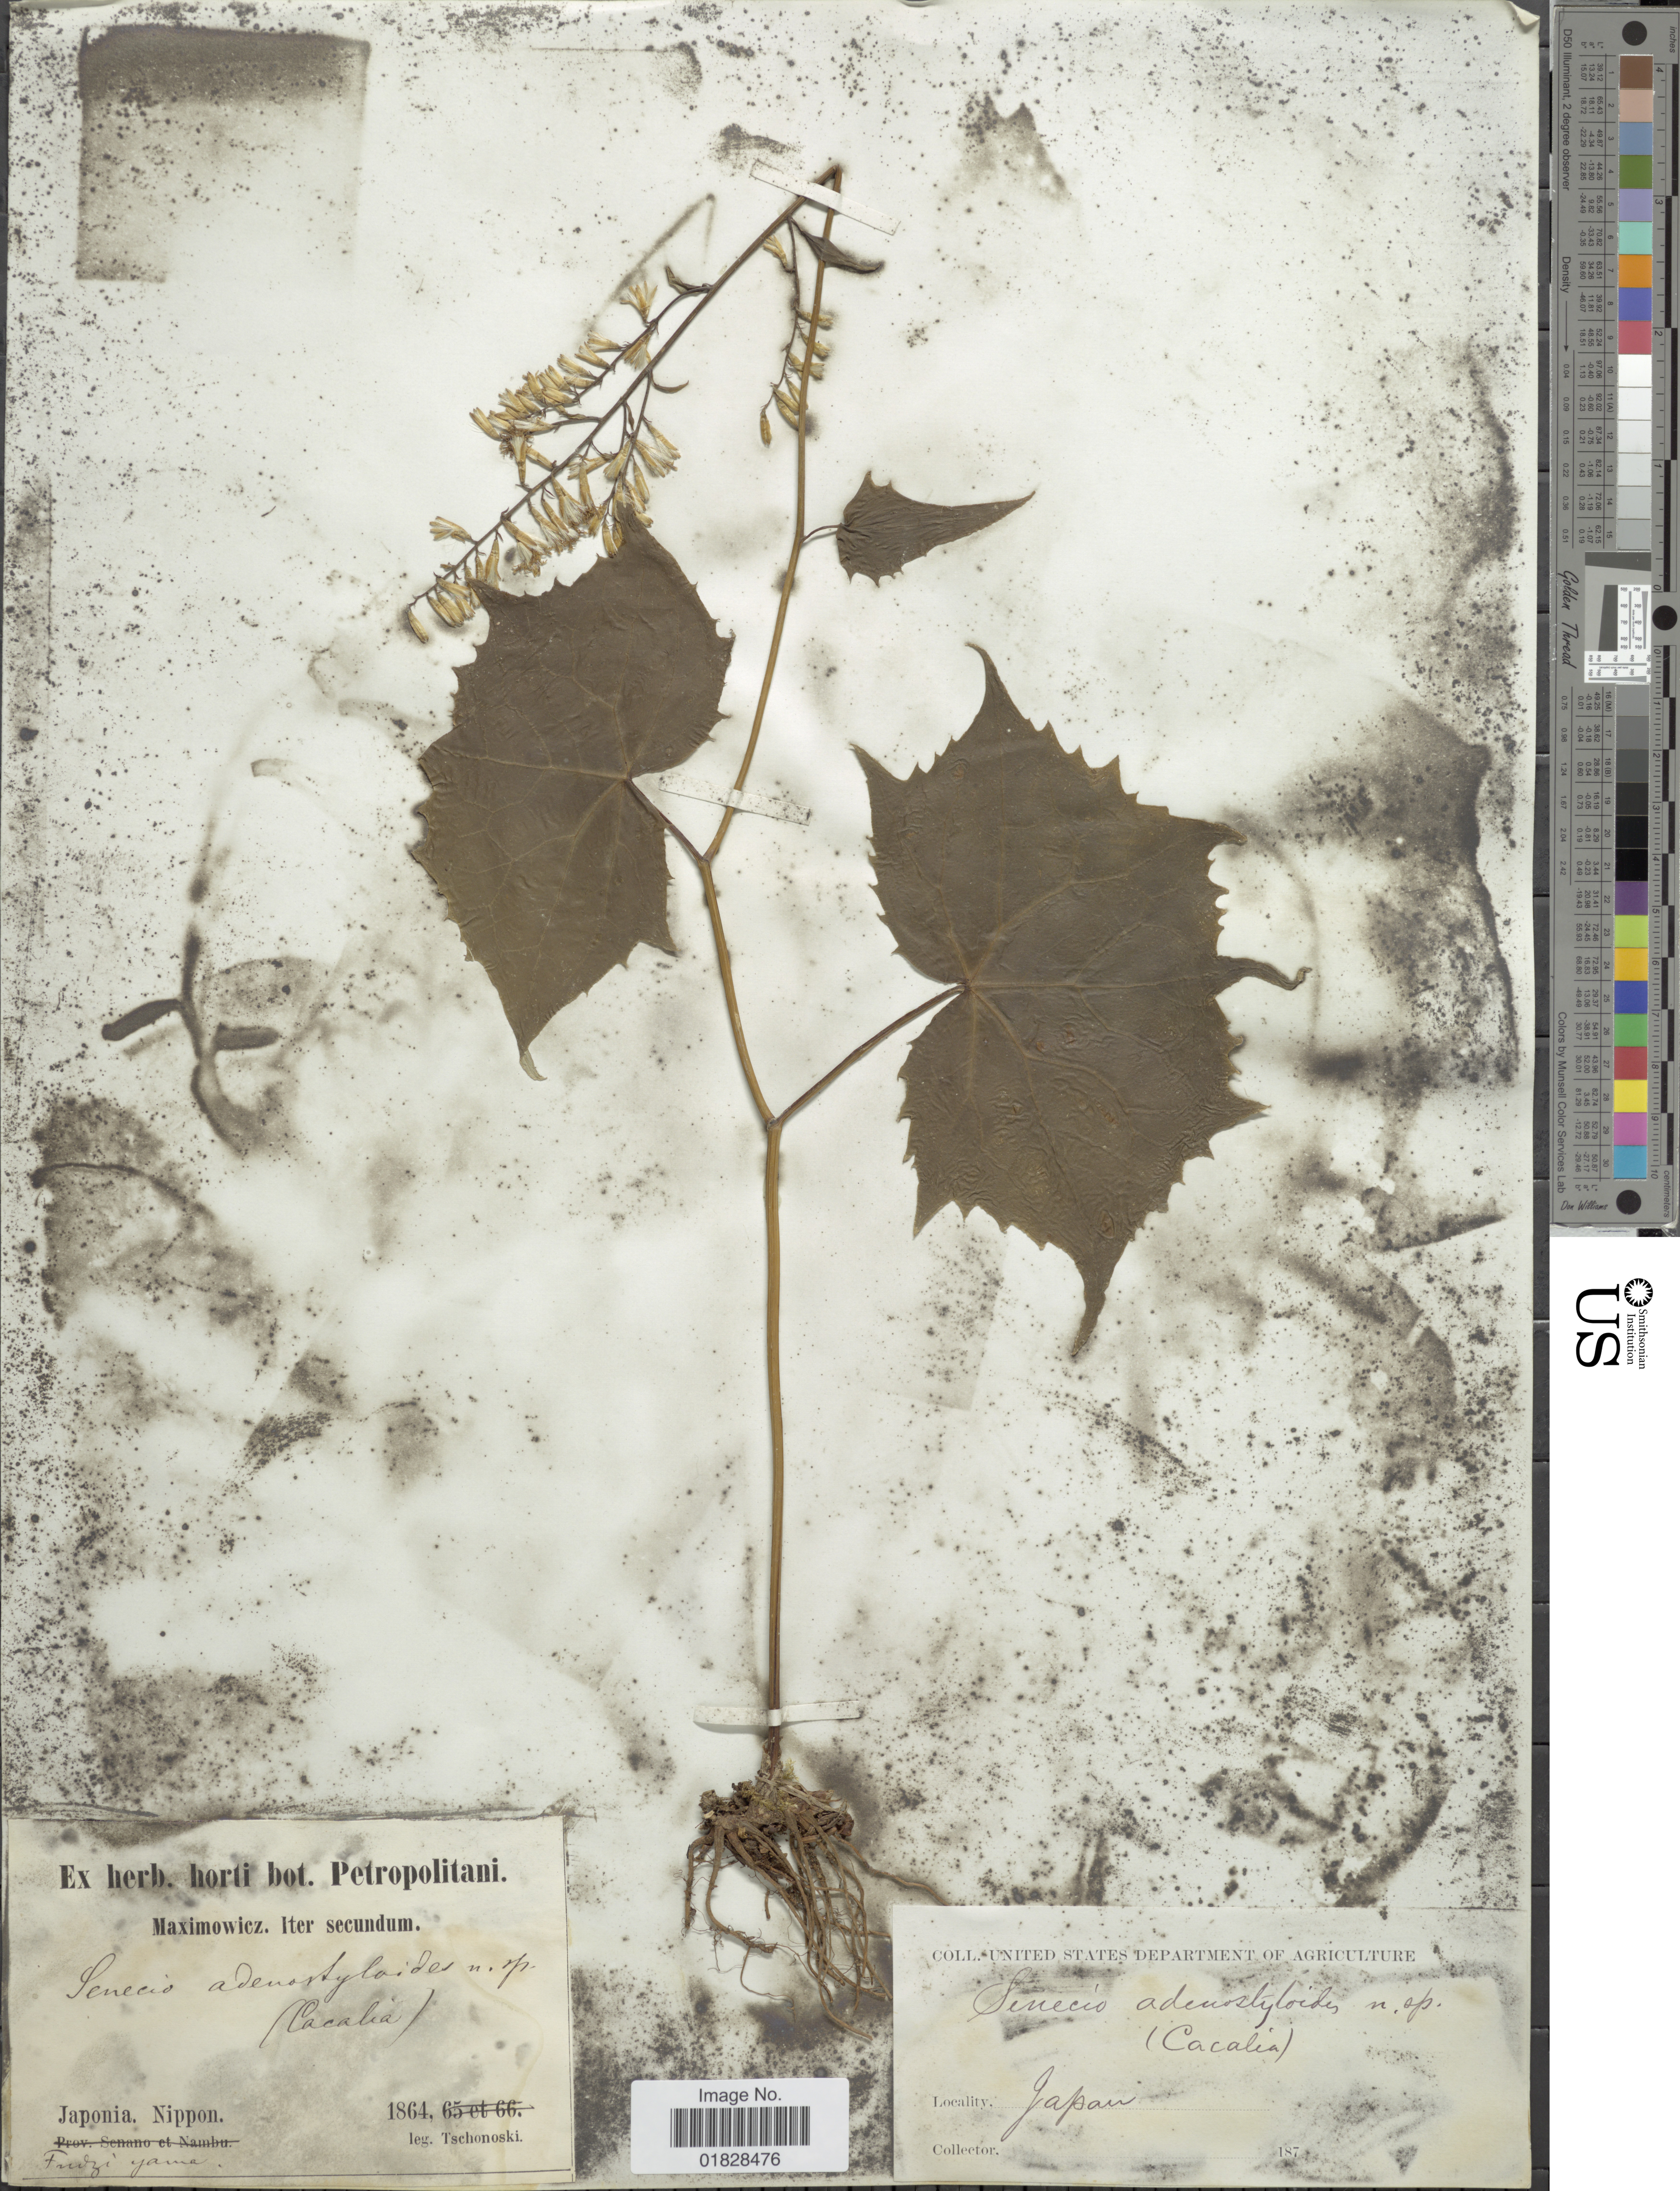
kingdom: Plantae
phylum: Tracheophyta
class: Magnoliopsida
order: Asterales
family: Asteraceae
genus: Parasenecio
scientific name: Parasenecio adenostyloides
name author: (Franch.) Sav. ex Maxim.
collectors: -. Tschonoski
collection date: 1864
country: Japan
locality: Japonia. Nippon. [illegible text]